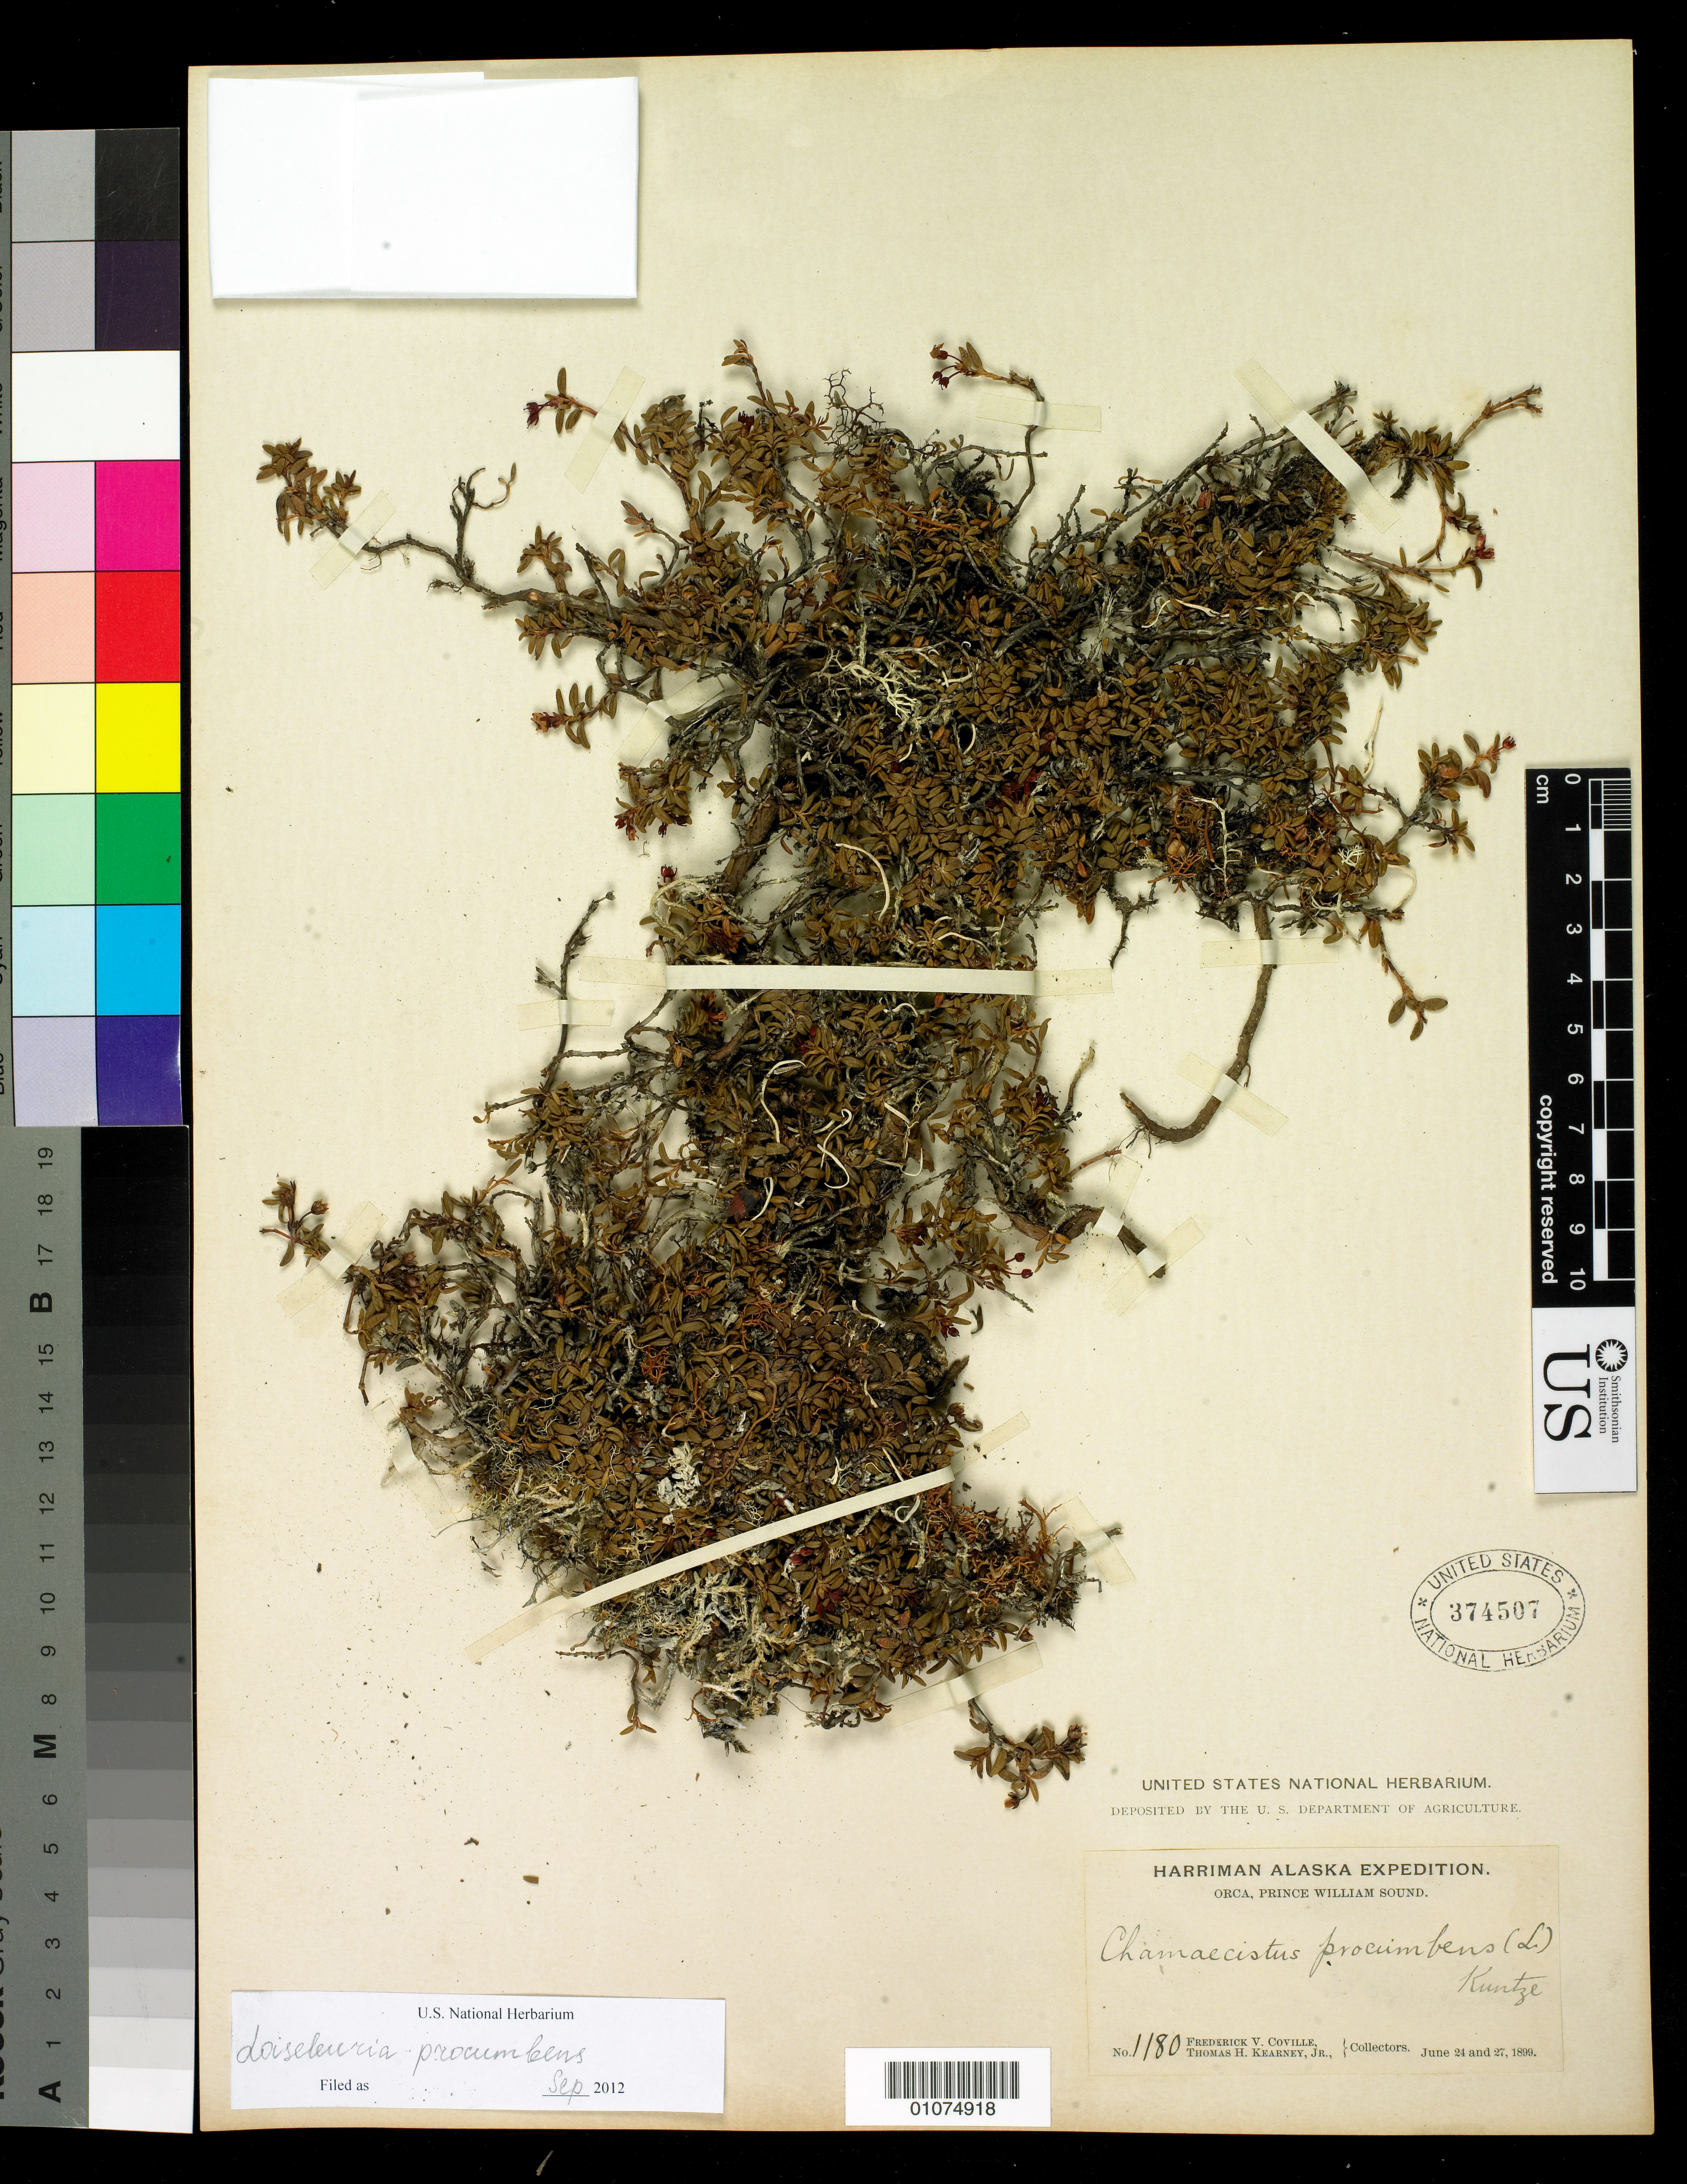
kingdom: Plantae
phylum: Tracheophyta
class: Magnoliopsida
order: Ericales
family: Ericaceae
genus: Loiseleuria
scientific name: Loiseleuria procumbens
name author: (L.) Desv.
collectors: F. V. Coville & T. H. Kearney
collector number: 1180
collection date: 1899-06-24,1899-06-27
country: United States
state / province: Alaska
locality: Orca, Prince William Sound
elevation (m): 549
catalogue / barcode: US 374507